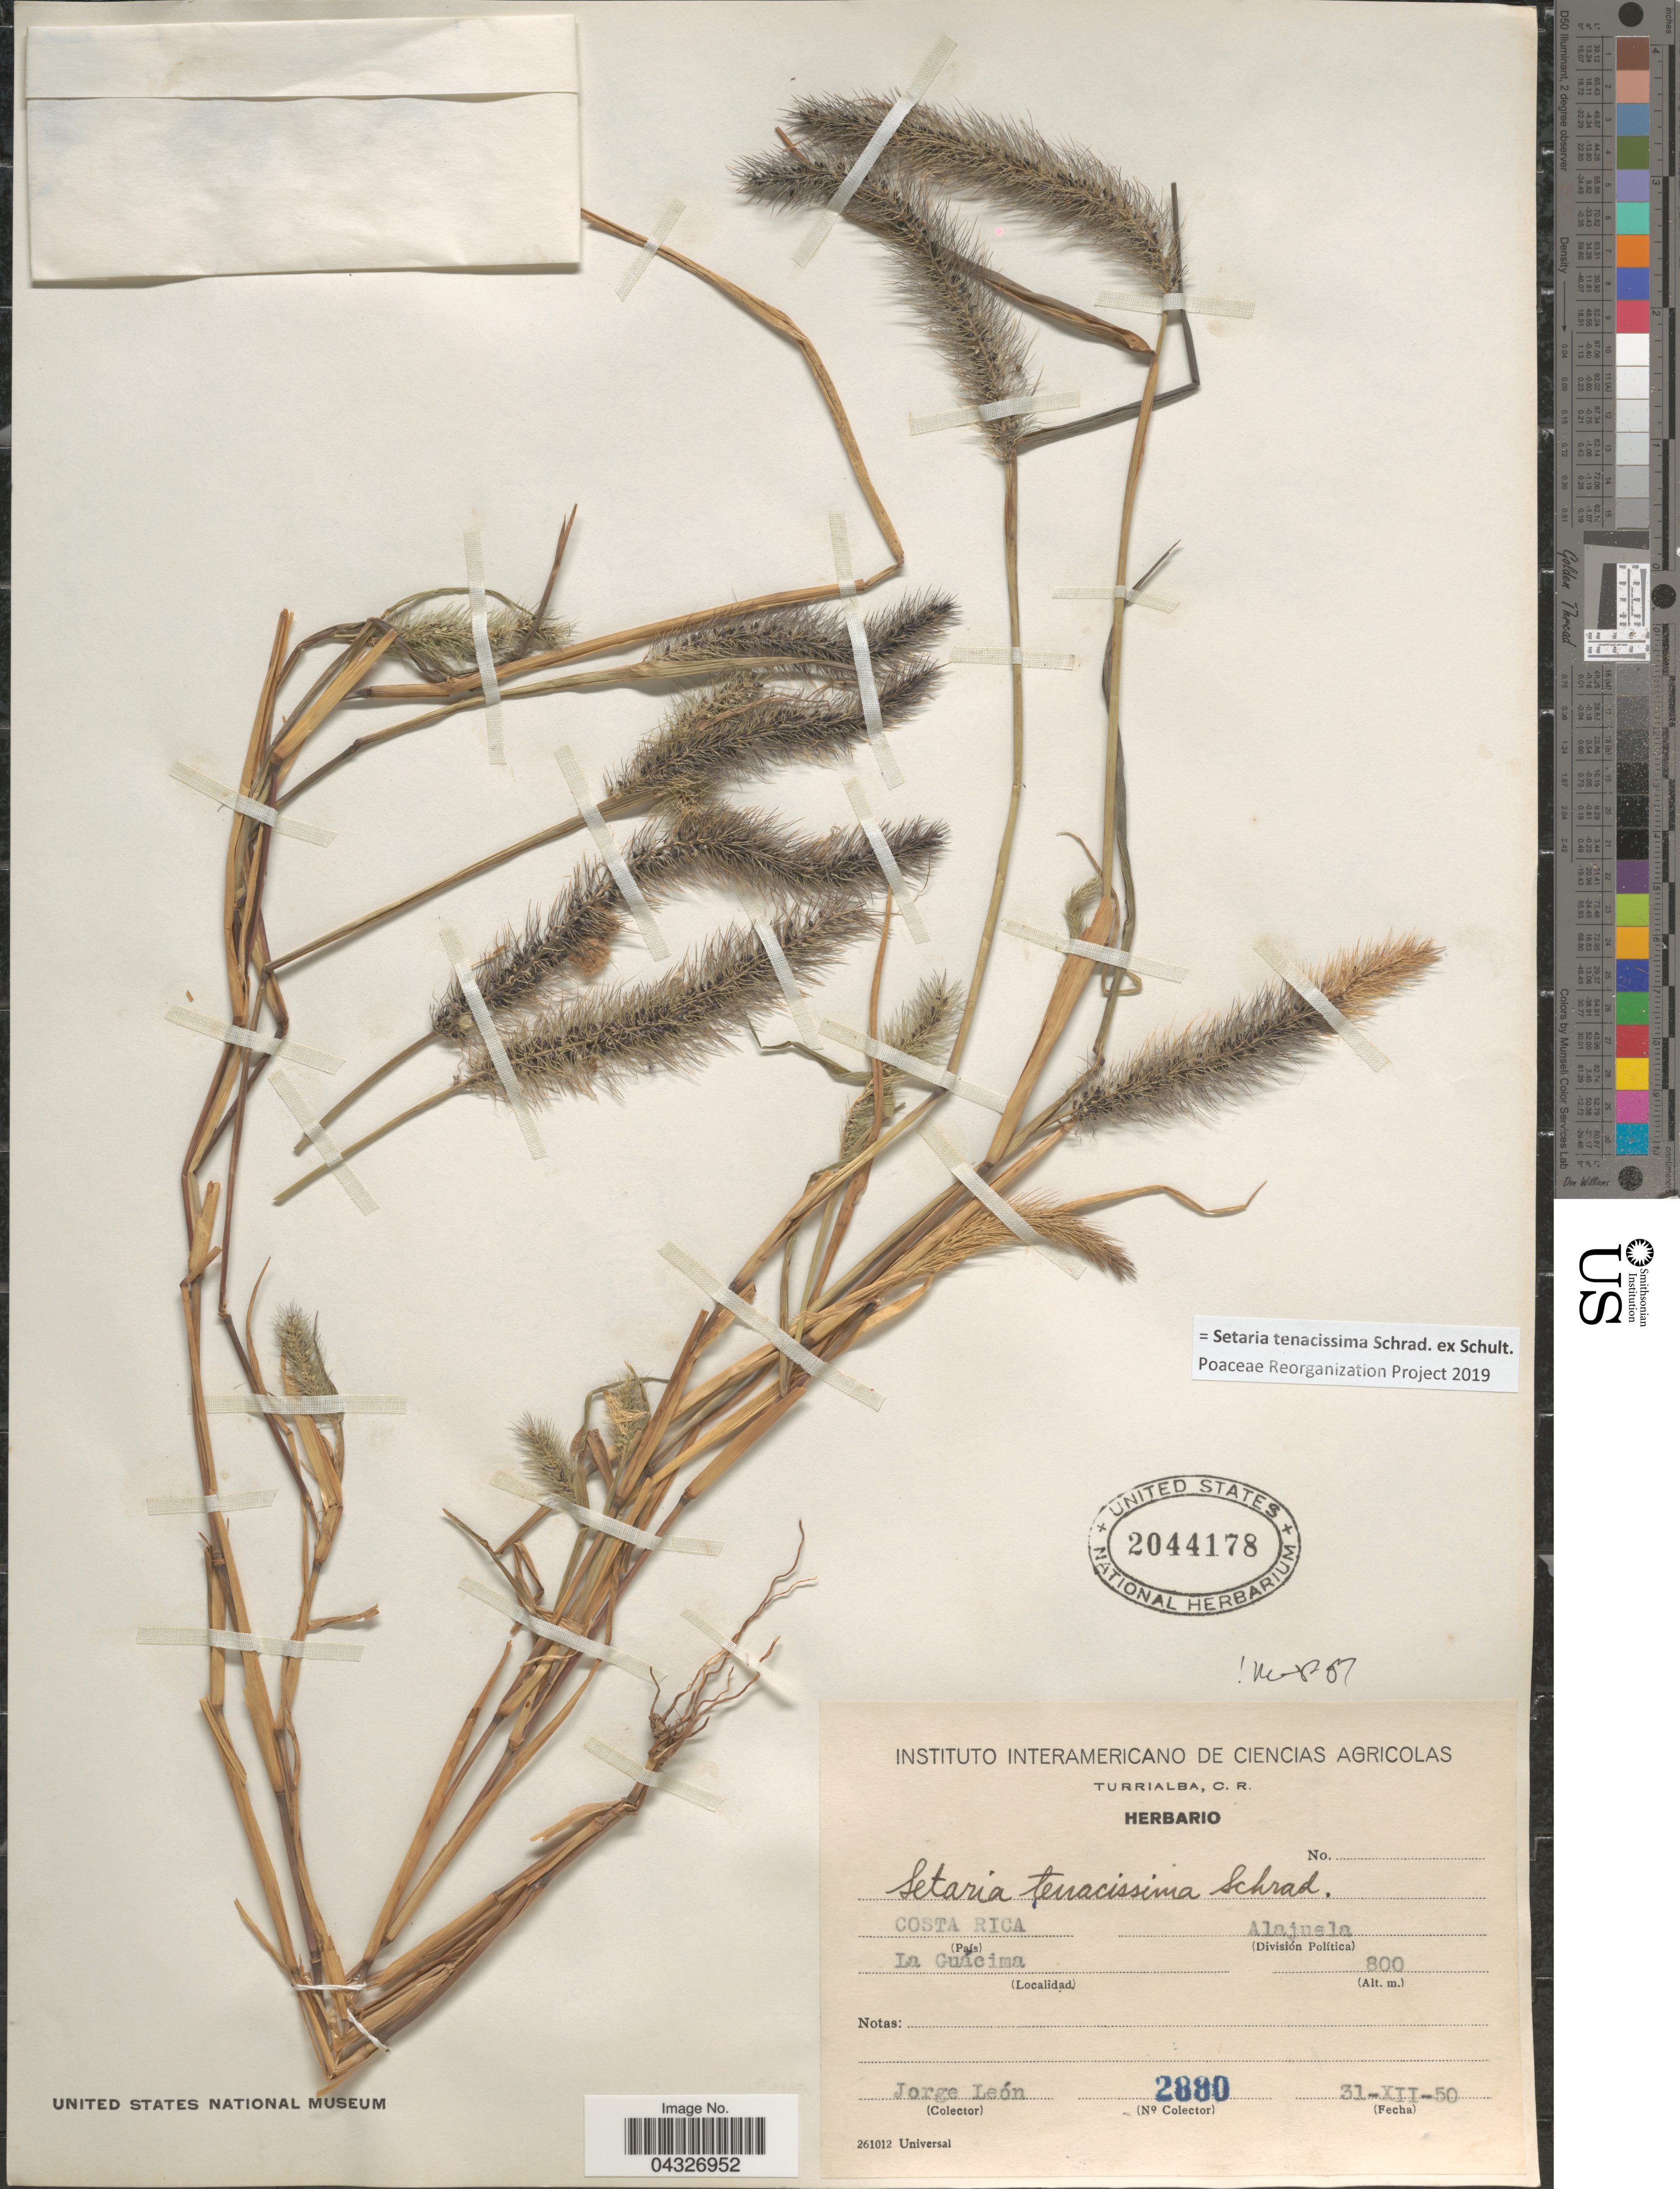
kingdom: Plantae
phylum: Tracheophyta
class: Liliopsida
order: Poales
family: Poaceae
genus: Setaria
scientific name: Setaria tenacissima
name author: Schrad. ex Schult.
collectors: J. León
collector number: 2880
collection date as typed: Transcribed d/m/y: 31/12/50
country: Costa Rica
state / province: Alajuela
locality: Alajuela (División Política). La Guacima.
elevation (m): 800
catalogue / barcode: US 2044178